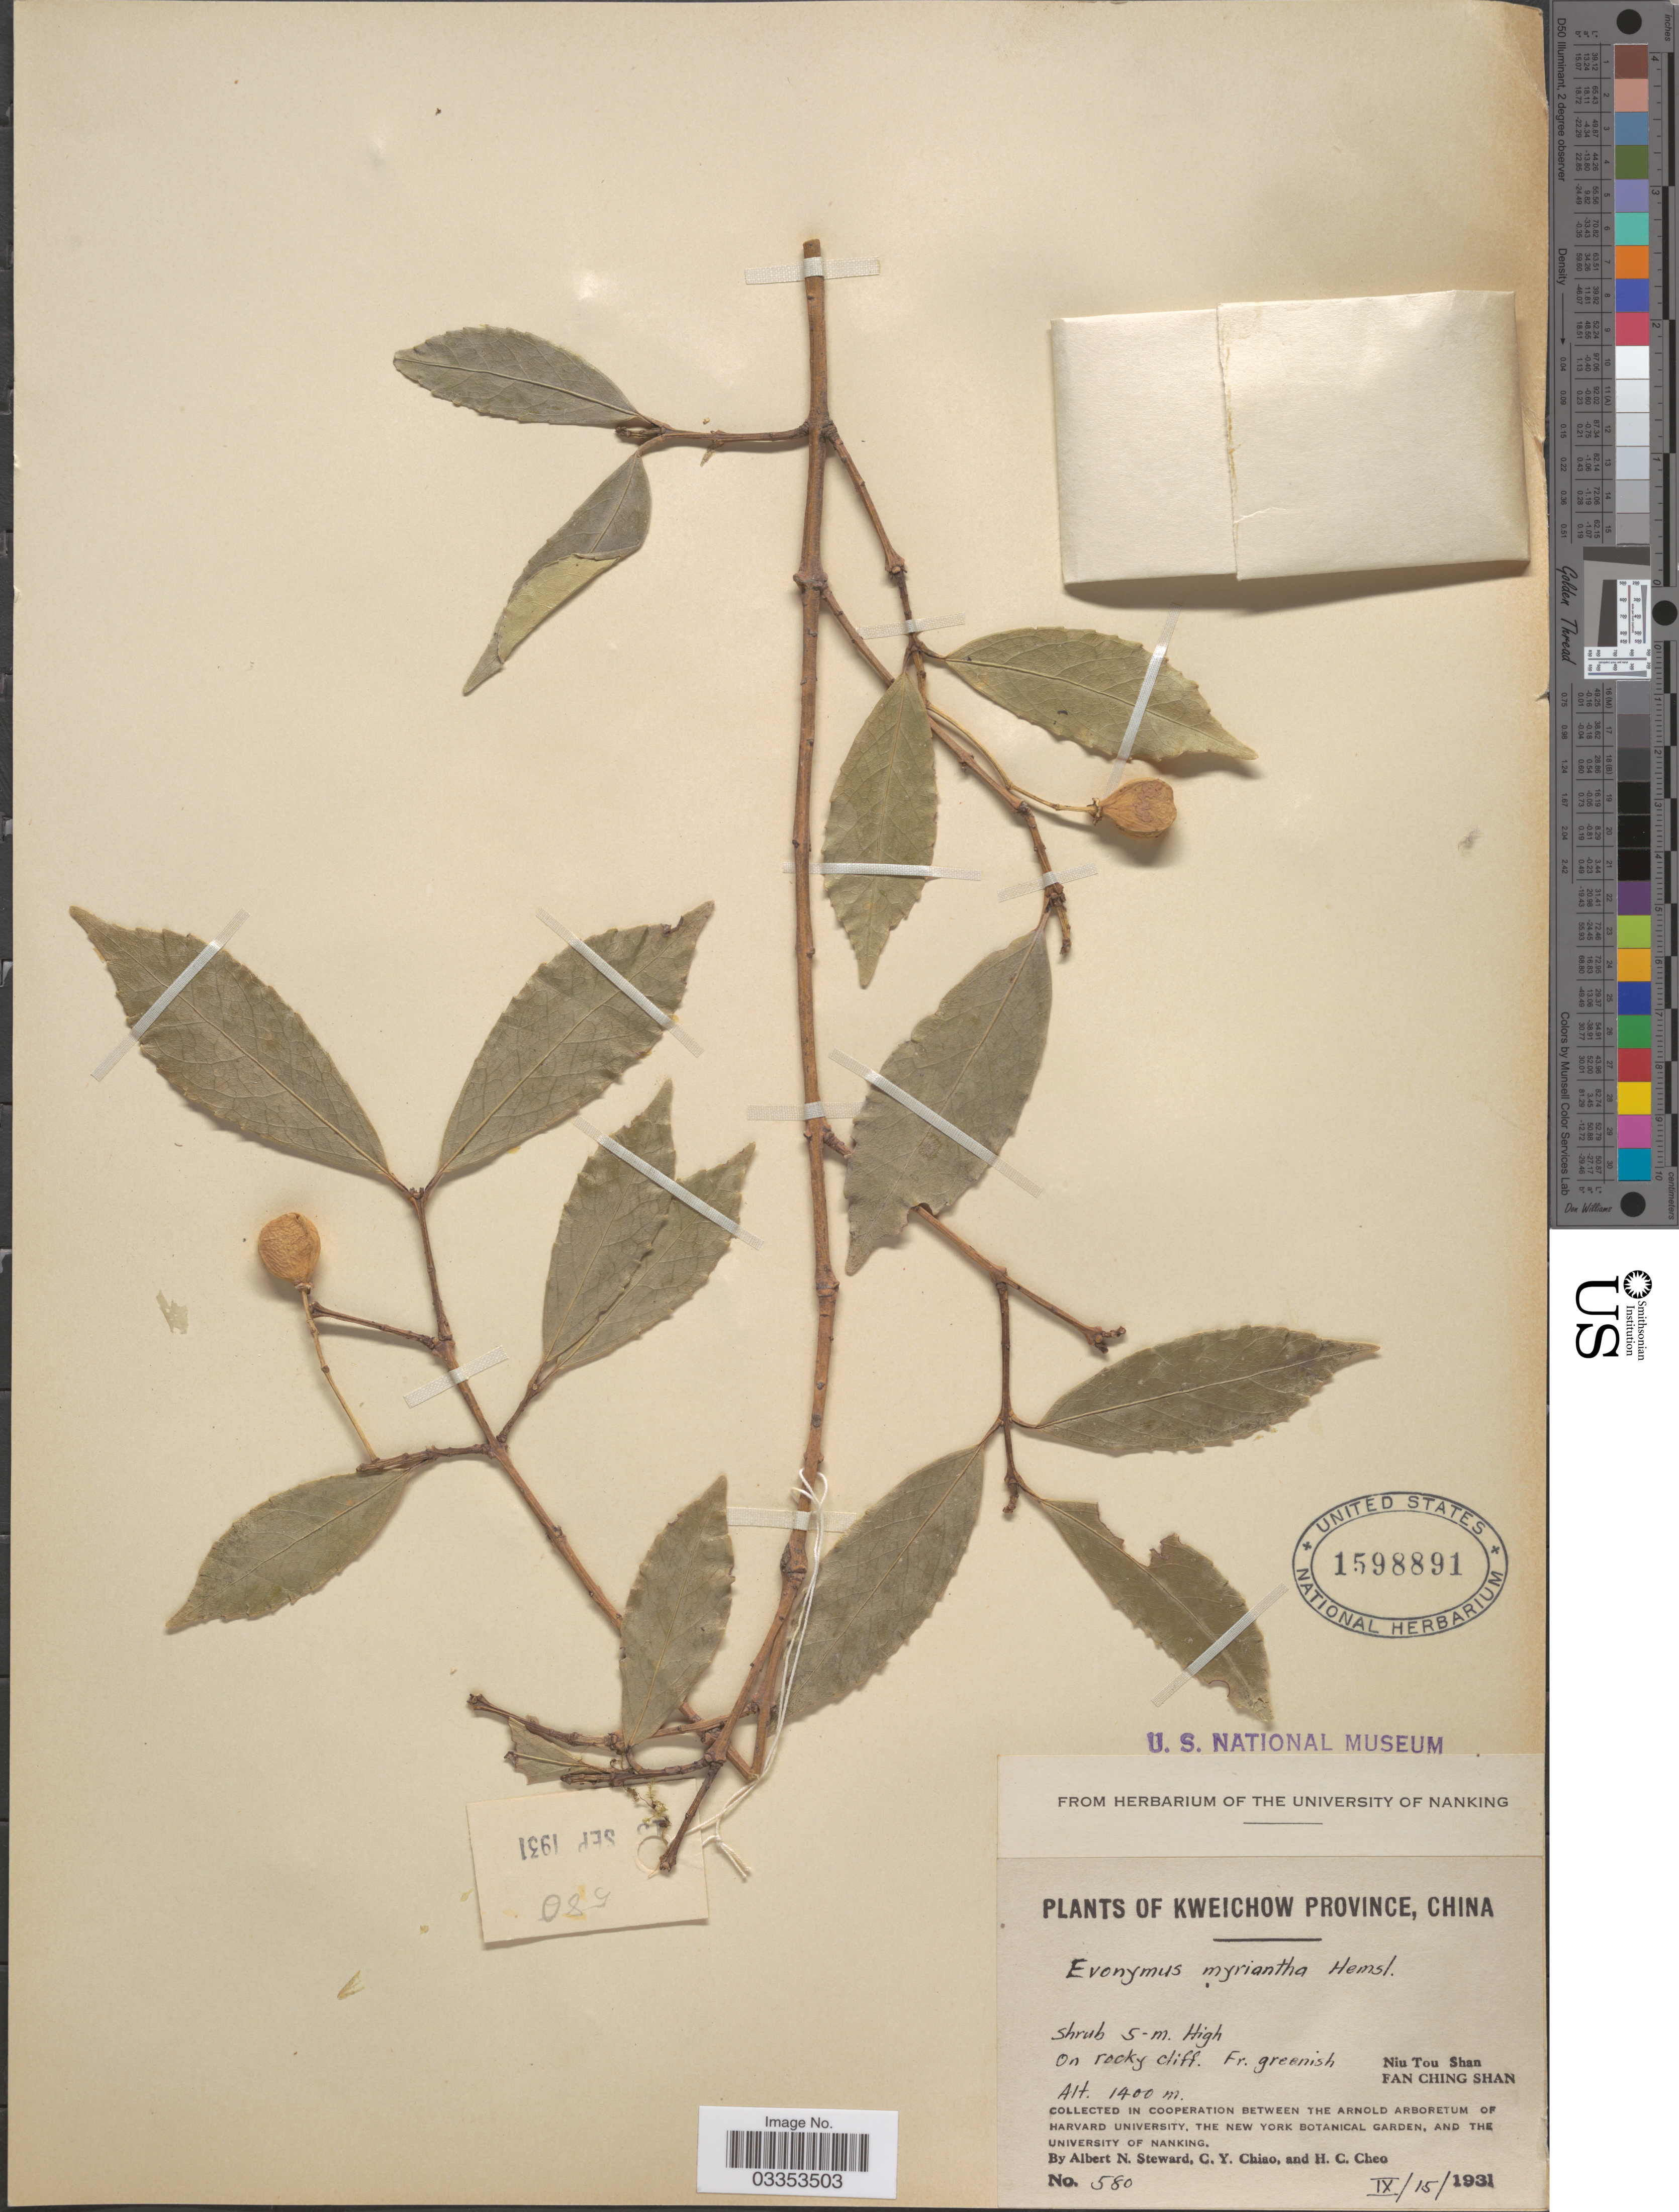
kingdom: Plantae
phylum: Tracheophyta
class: Magnoliopsida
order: Celastrales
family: Celastraceae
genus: Euonymus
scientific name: Euonymus myrianthus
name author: Hemsl.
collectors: A. N. Steward, C. Y. Chiao & H. Cheo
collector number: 580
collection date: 1931-09-15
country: China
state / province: Guizhou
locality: Kweichow Province. Niu Tou Shan, Fan Ching Shan.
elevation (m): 1400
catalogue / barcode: US 1598891